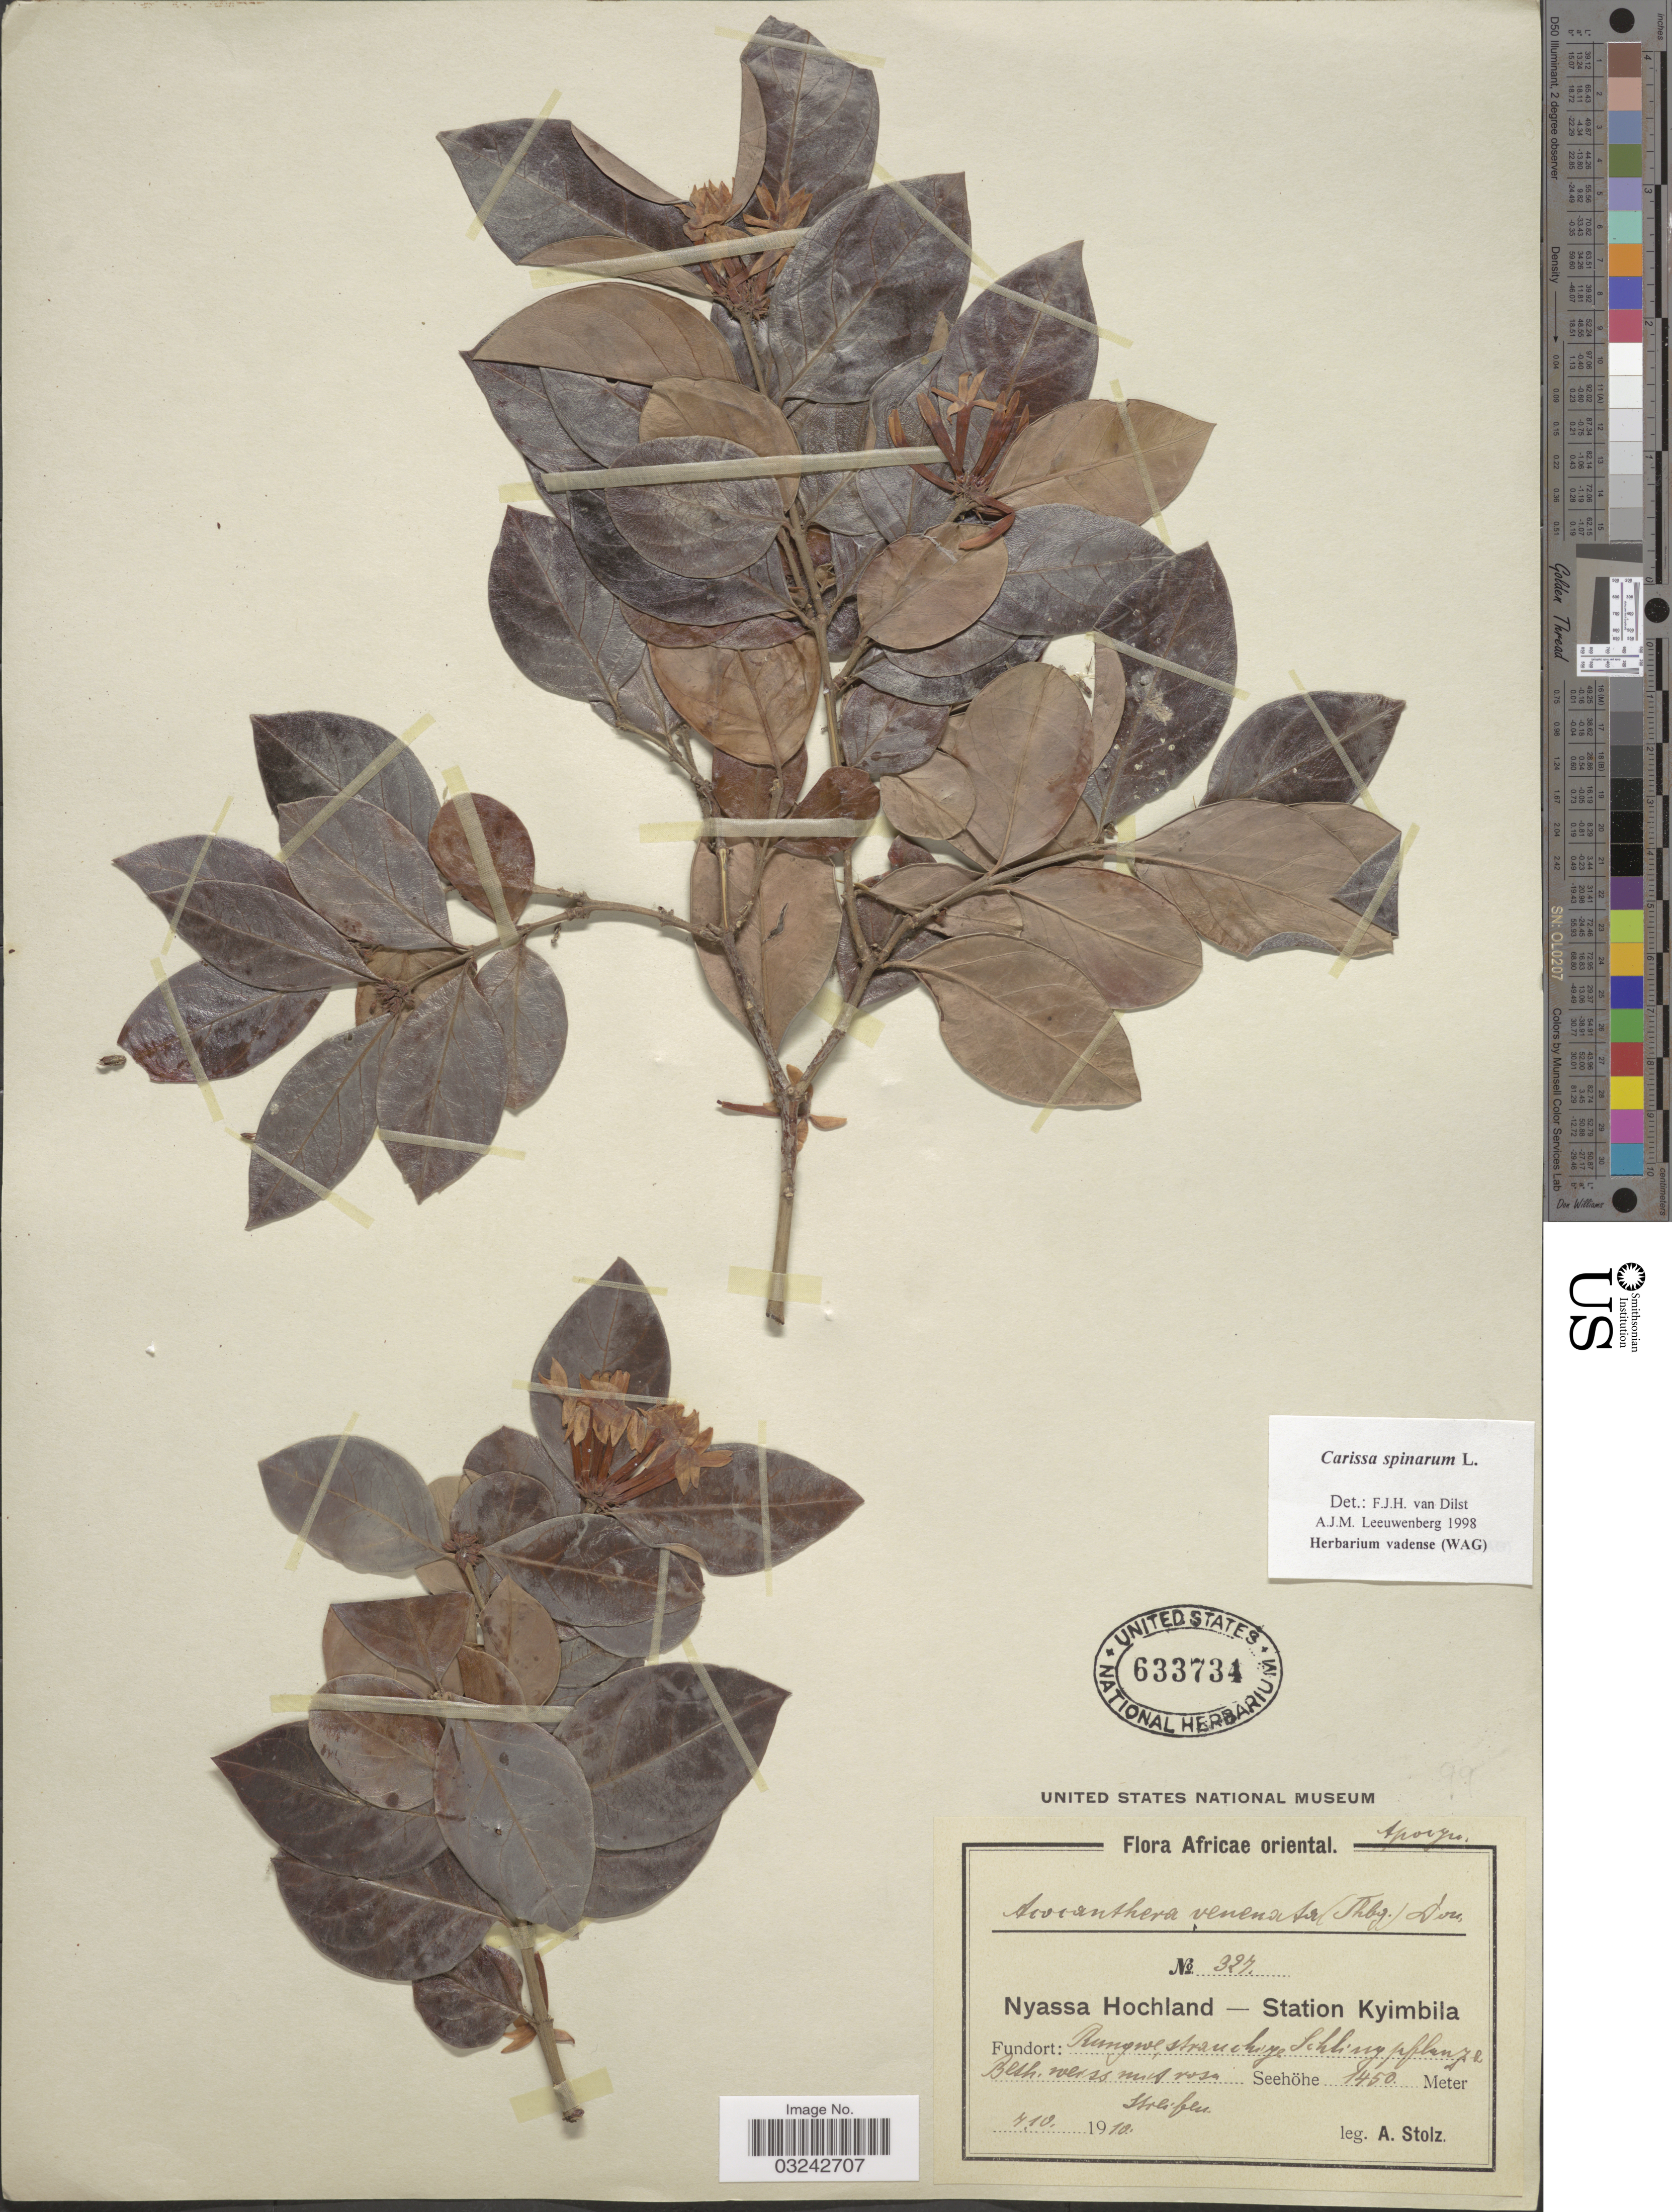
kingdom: Plantae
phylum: Tracheophyta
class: Magnoliopsida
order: Gentianales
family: Apocynaceae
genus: Carissa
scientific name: Carissa spinarum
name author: L.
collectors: A. Stolz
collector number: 327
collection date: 1910-10-07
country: Tanzania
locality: Africae oriental. Nyassa Hochland - Station Kyimbila. Rungwe.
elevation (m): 1450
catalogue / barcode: US 633734